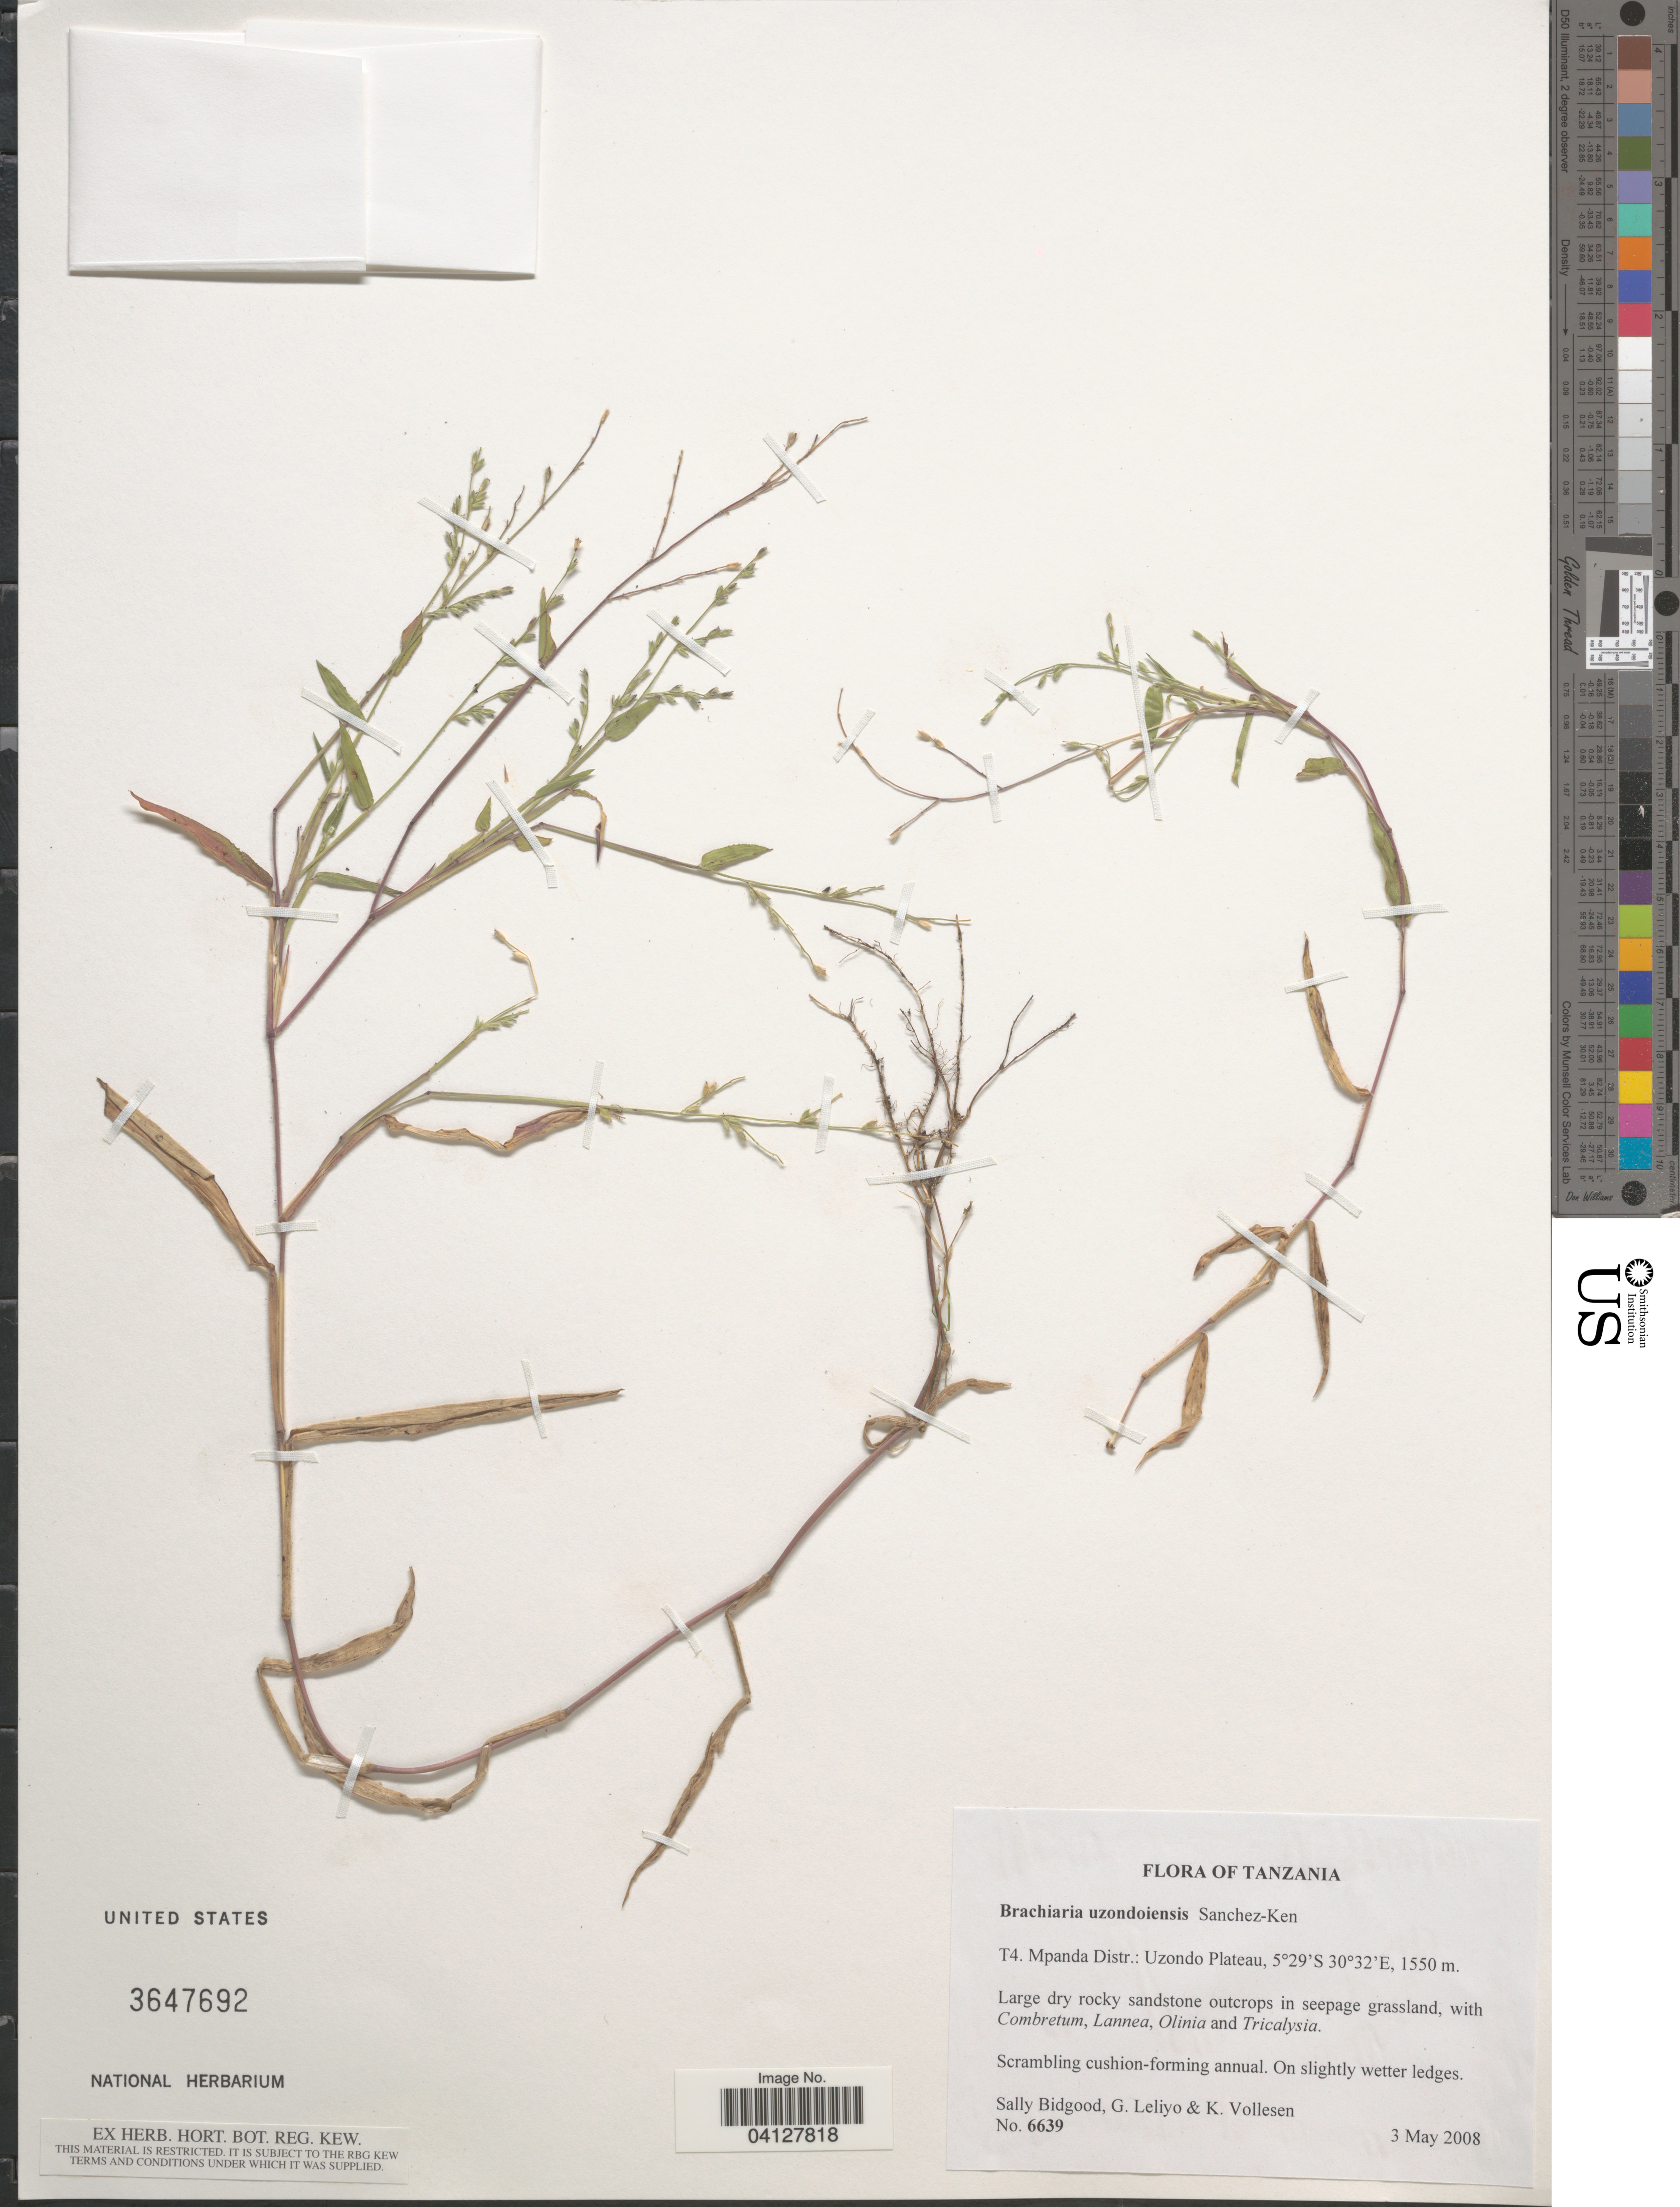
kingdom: Plantae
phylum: Tracheophyta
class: Liliopsida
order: Poales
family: Poaceae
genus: Brachiaria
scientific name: Brachiaria uzondoiensis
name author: Sánchez-Ken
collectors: S. Bidgood, G. Leliyo & K. Vollesen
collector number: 6639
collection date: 2008-05-03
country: Tanzania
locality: T4. Mpanda Distr.: Uzondo Plateau.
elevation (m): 1550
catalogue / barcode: US 3647692